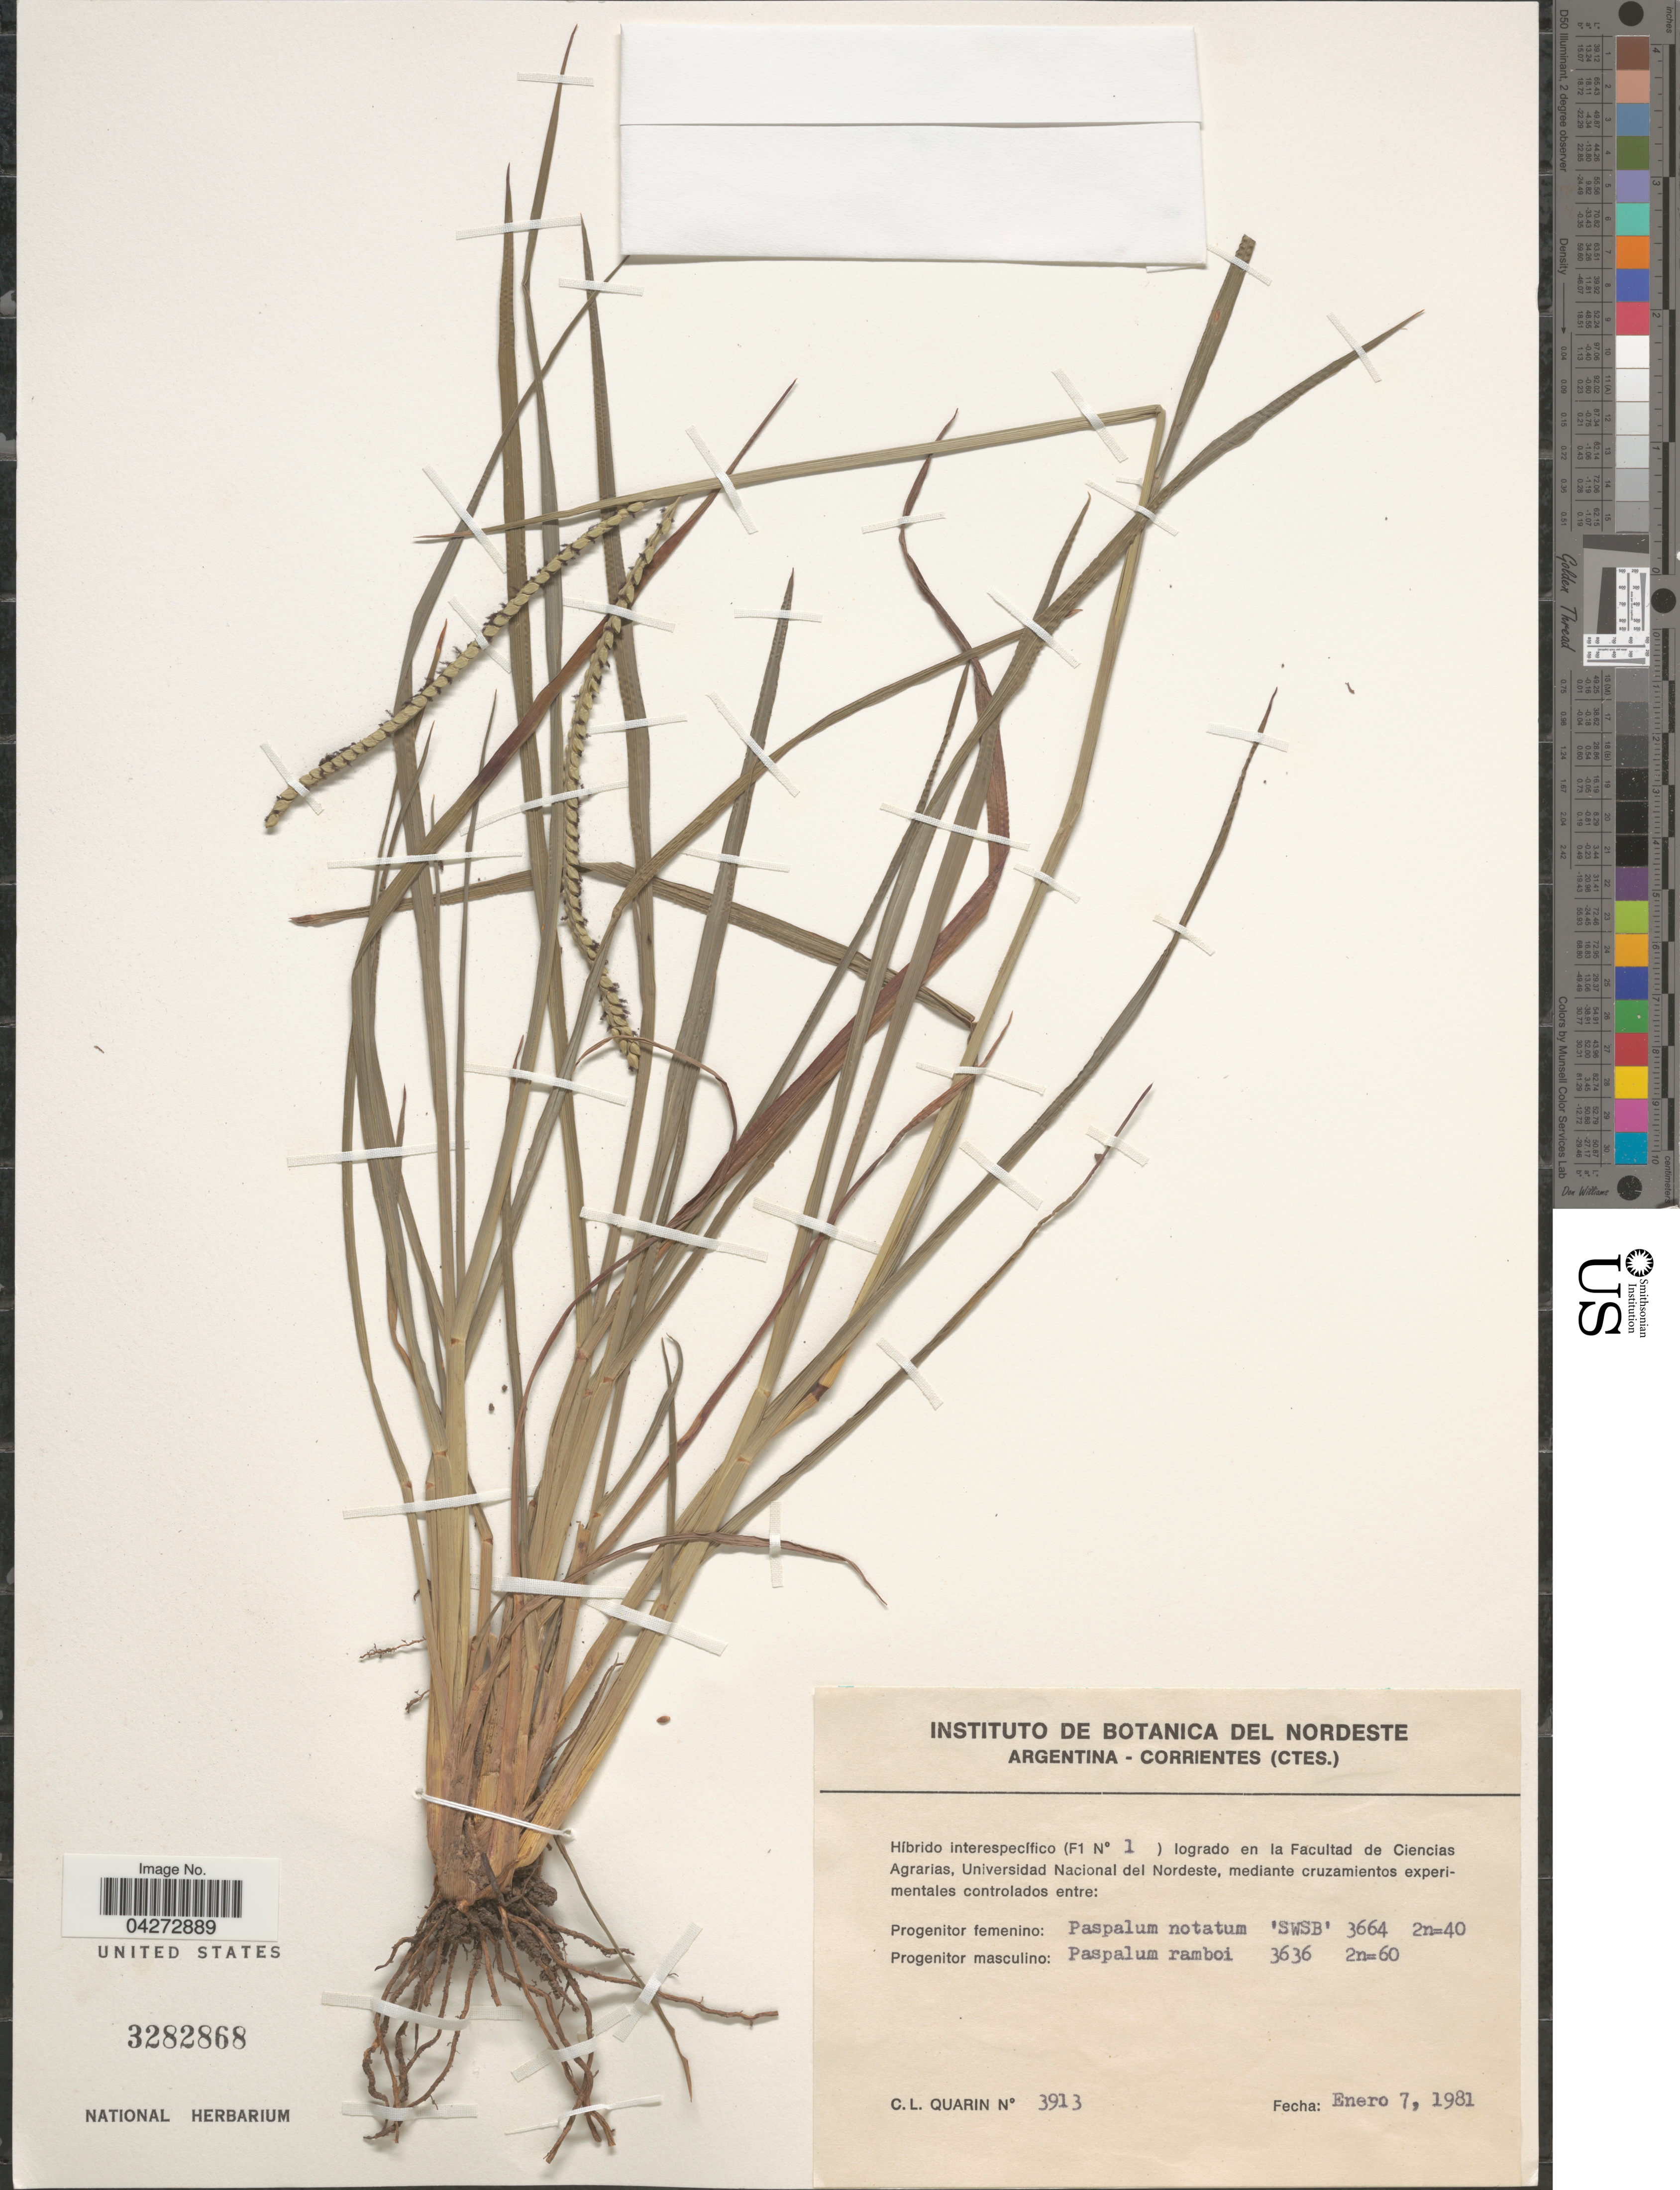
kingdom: Plantae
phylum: Tracheophyta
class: Liliopsida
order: Poales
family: Poaceae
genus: Paspalum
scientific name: Paspalum notatum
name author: Flüggé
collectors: C. Quarin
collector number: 3913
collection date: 1981-01-07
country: Argentina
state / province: Corrientes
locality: En la Facultad de Ciencias Agrarias, Universidad Nacional del Nordeste, mediante cruzamientos experimentales controlado.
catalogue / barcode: US 3282868